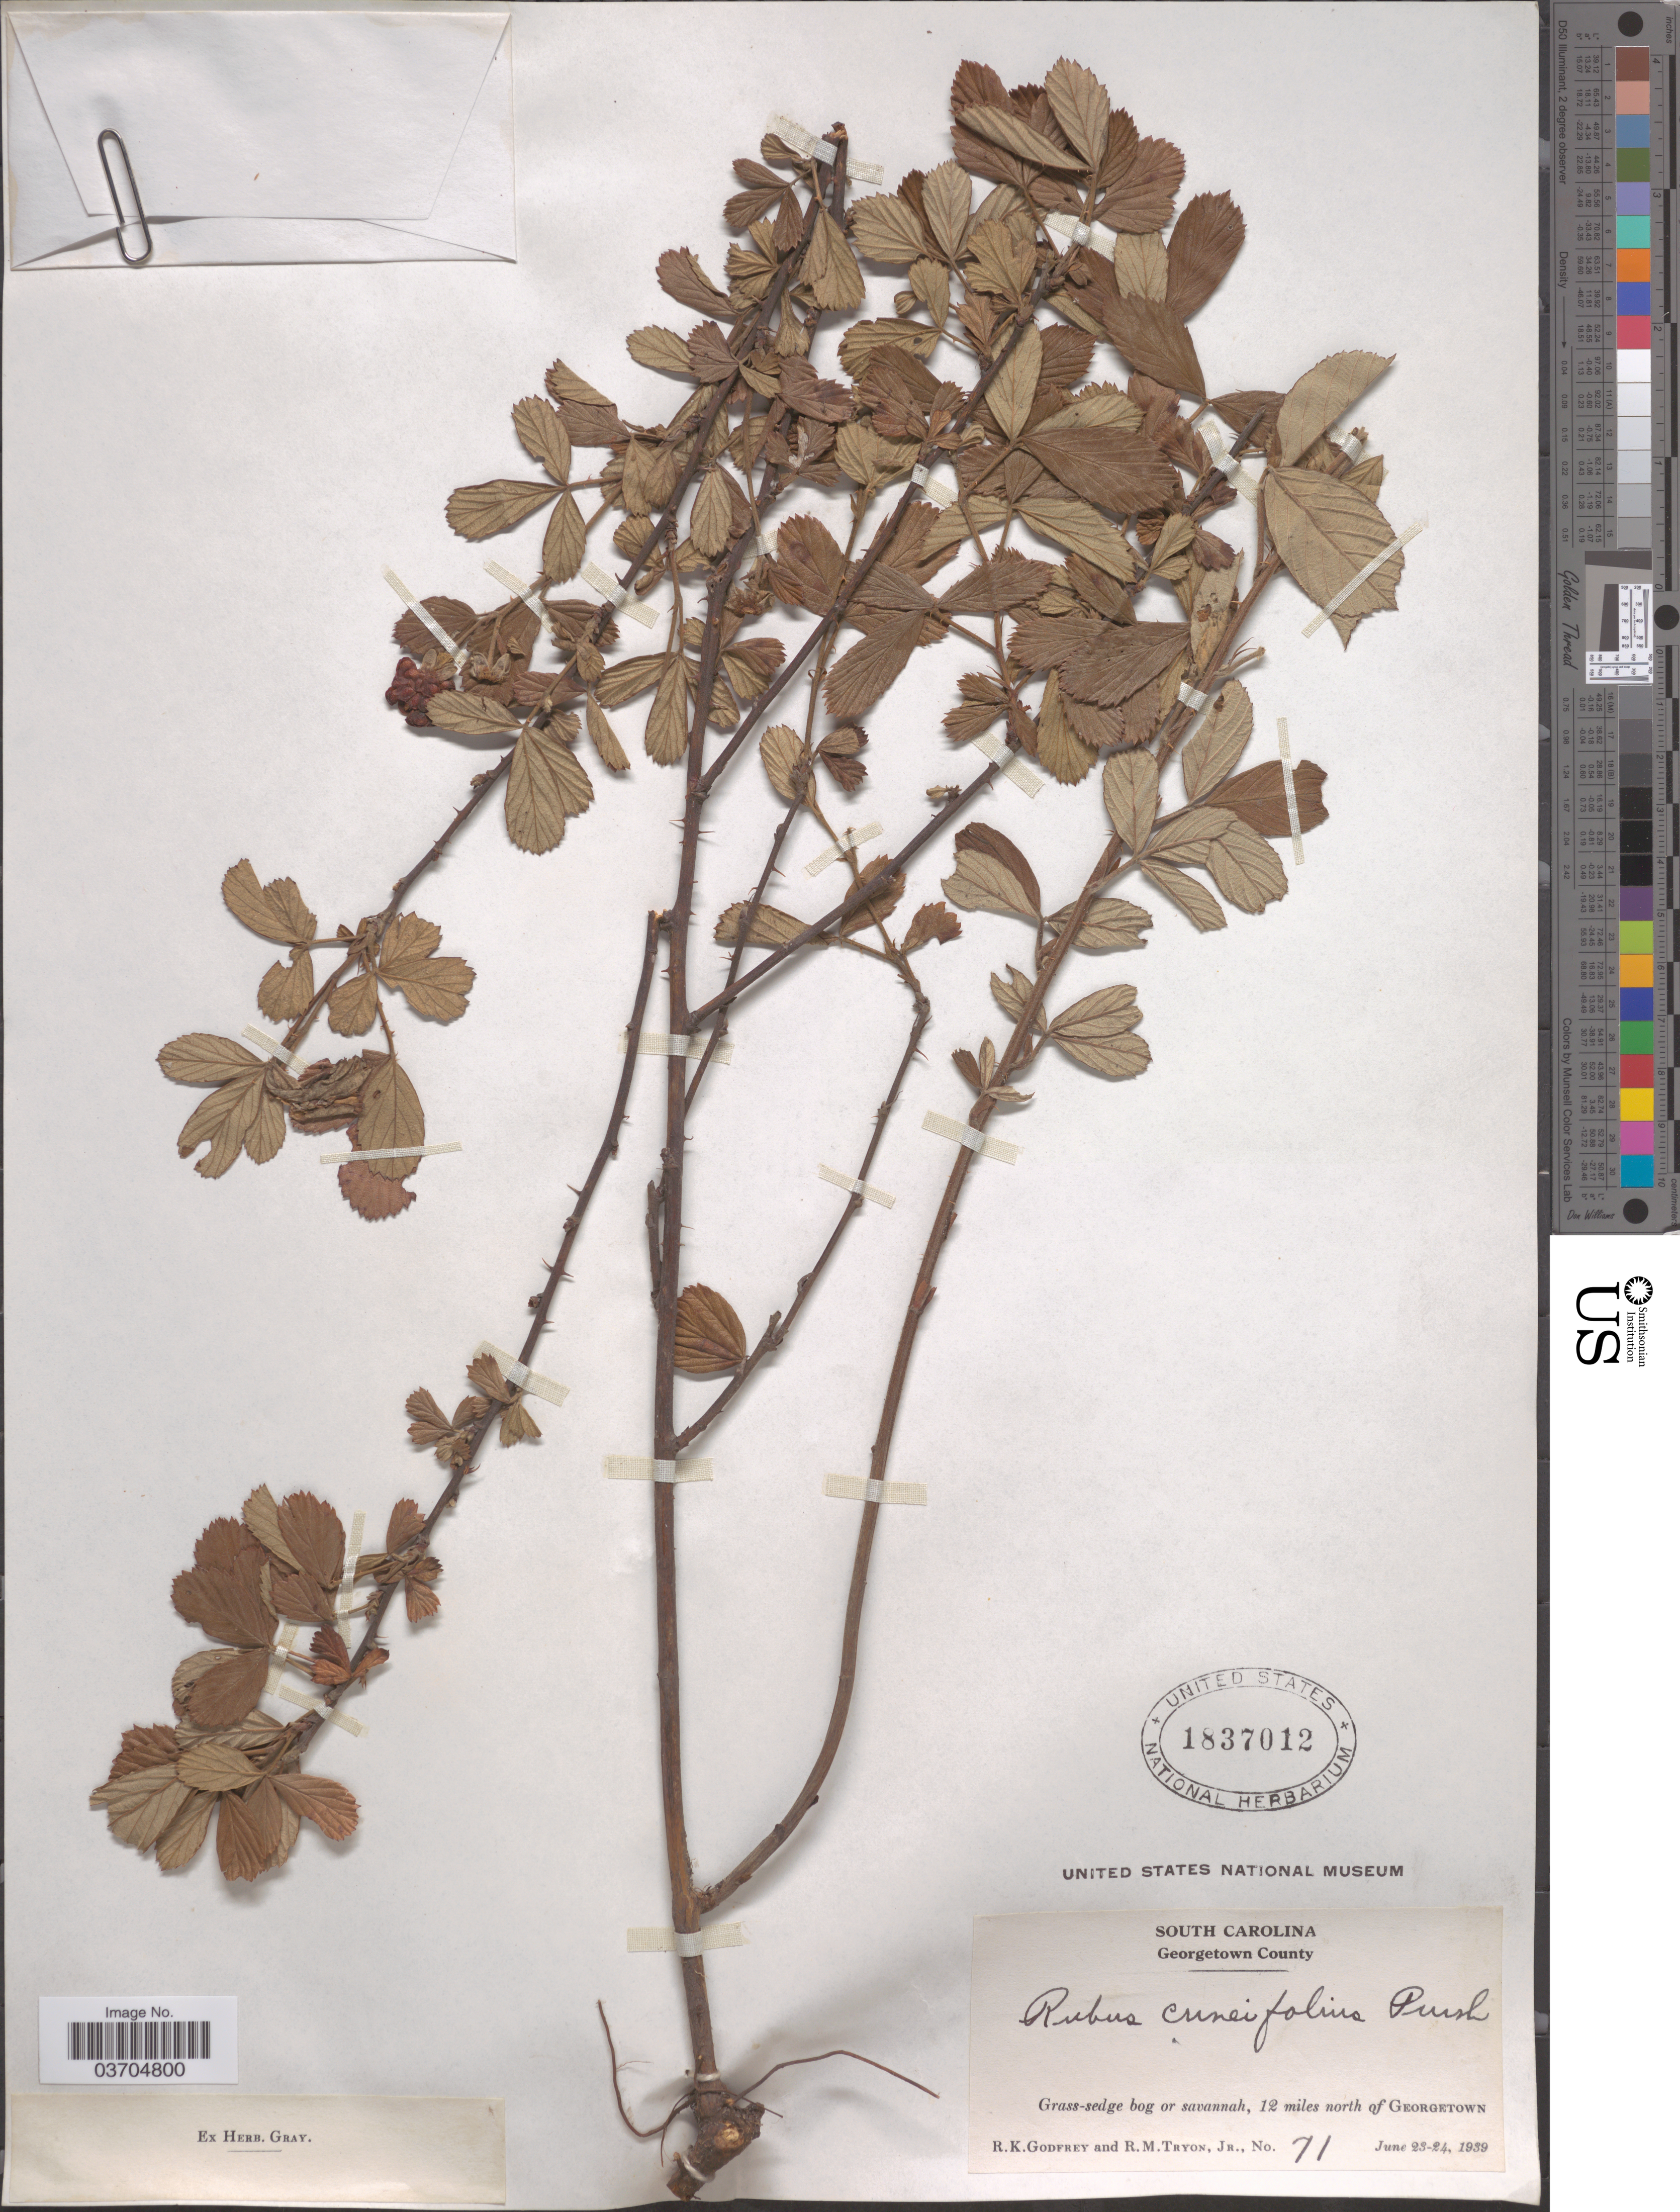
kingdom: Plantae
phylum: Tracheophyta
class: Magnoliopsida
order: Rosales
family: Rosaceae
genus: Rubus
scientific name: Rubus cuneifolius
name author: Pursh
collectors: R. K. Godfrey & R. Tryon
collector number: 71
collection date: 1939-06-23/1939-06-24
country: United States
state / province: South Carolina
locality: Georgetown County. 12 miles north of Georgetown.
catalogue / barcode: US 1837012